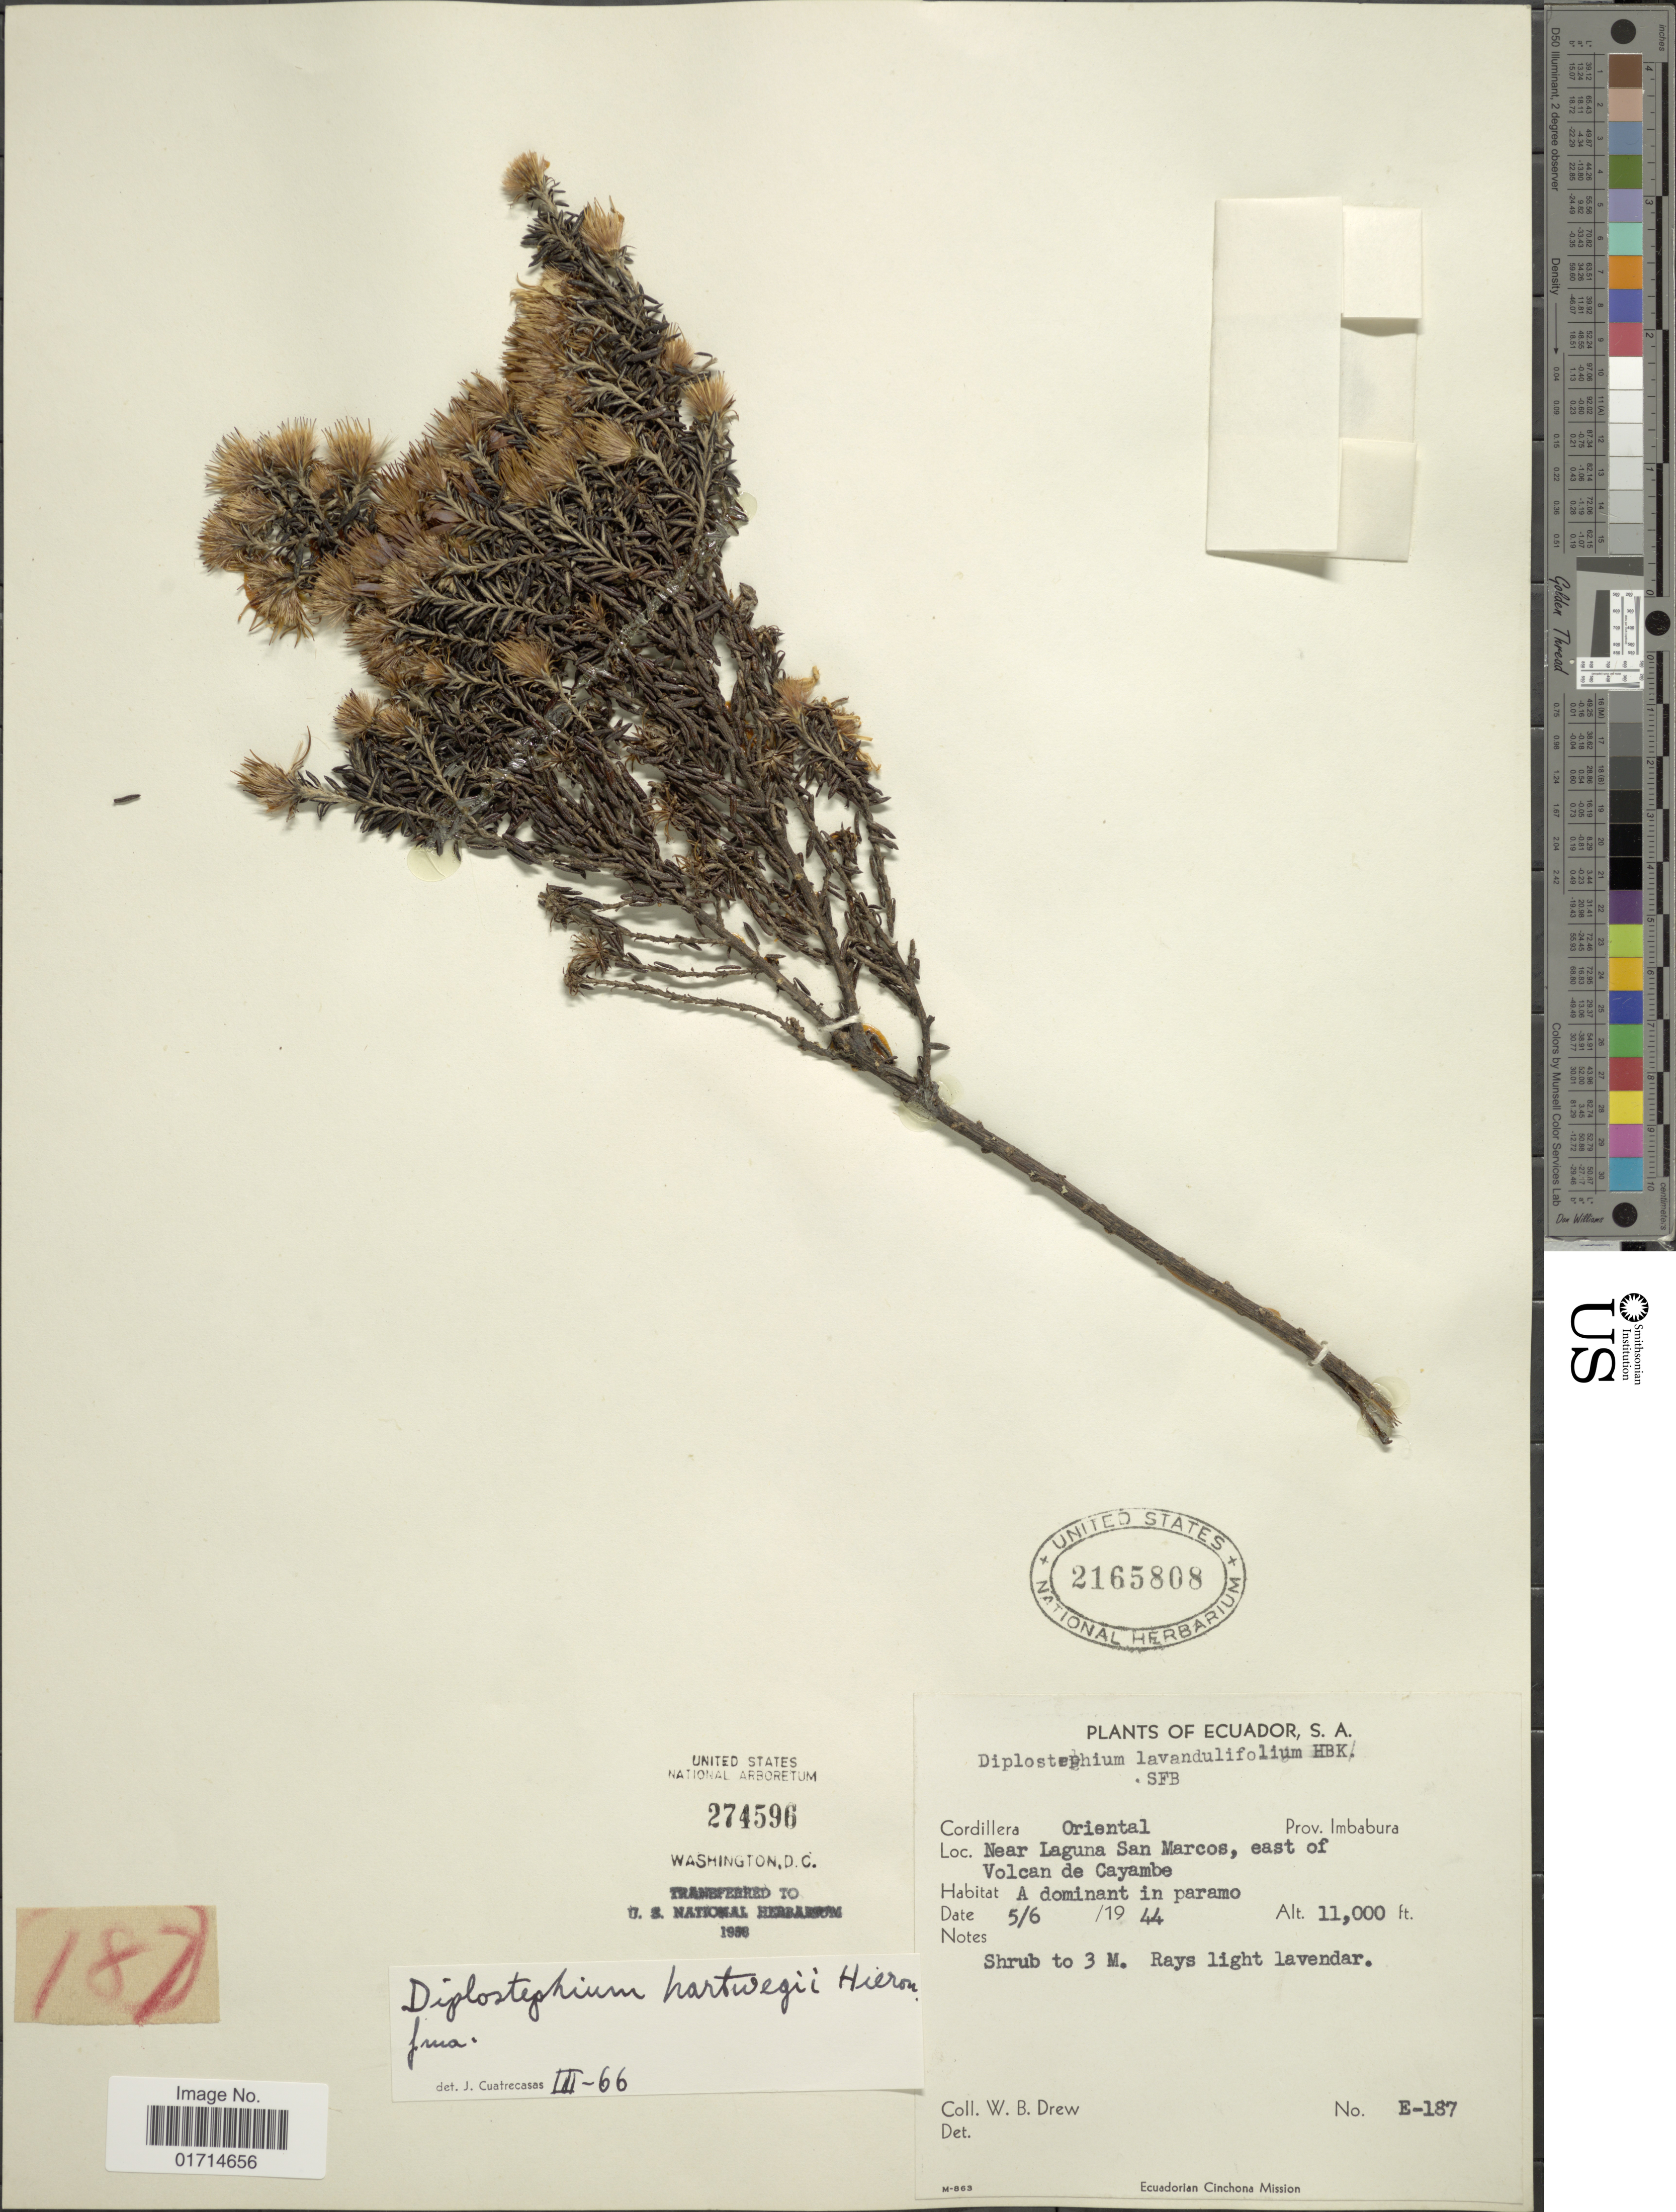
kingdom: Plantae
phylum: Tracheophyta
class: Magnoliopsida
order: Asterales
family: Asteraceae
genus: Diplostephium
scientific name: Diplostephium hartwegii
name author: Hieron.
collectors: W. B. Drew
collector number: E-187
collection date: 1944-06-05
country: Ecuador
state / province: Imbabura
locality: Cordillera Oriental, near Laguna San Marcos, east of volcan de Cayambe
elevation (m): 3353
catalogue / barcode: US 2165808